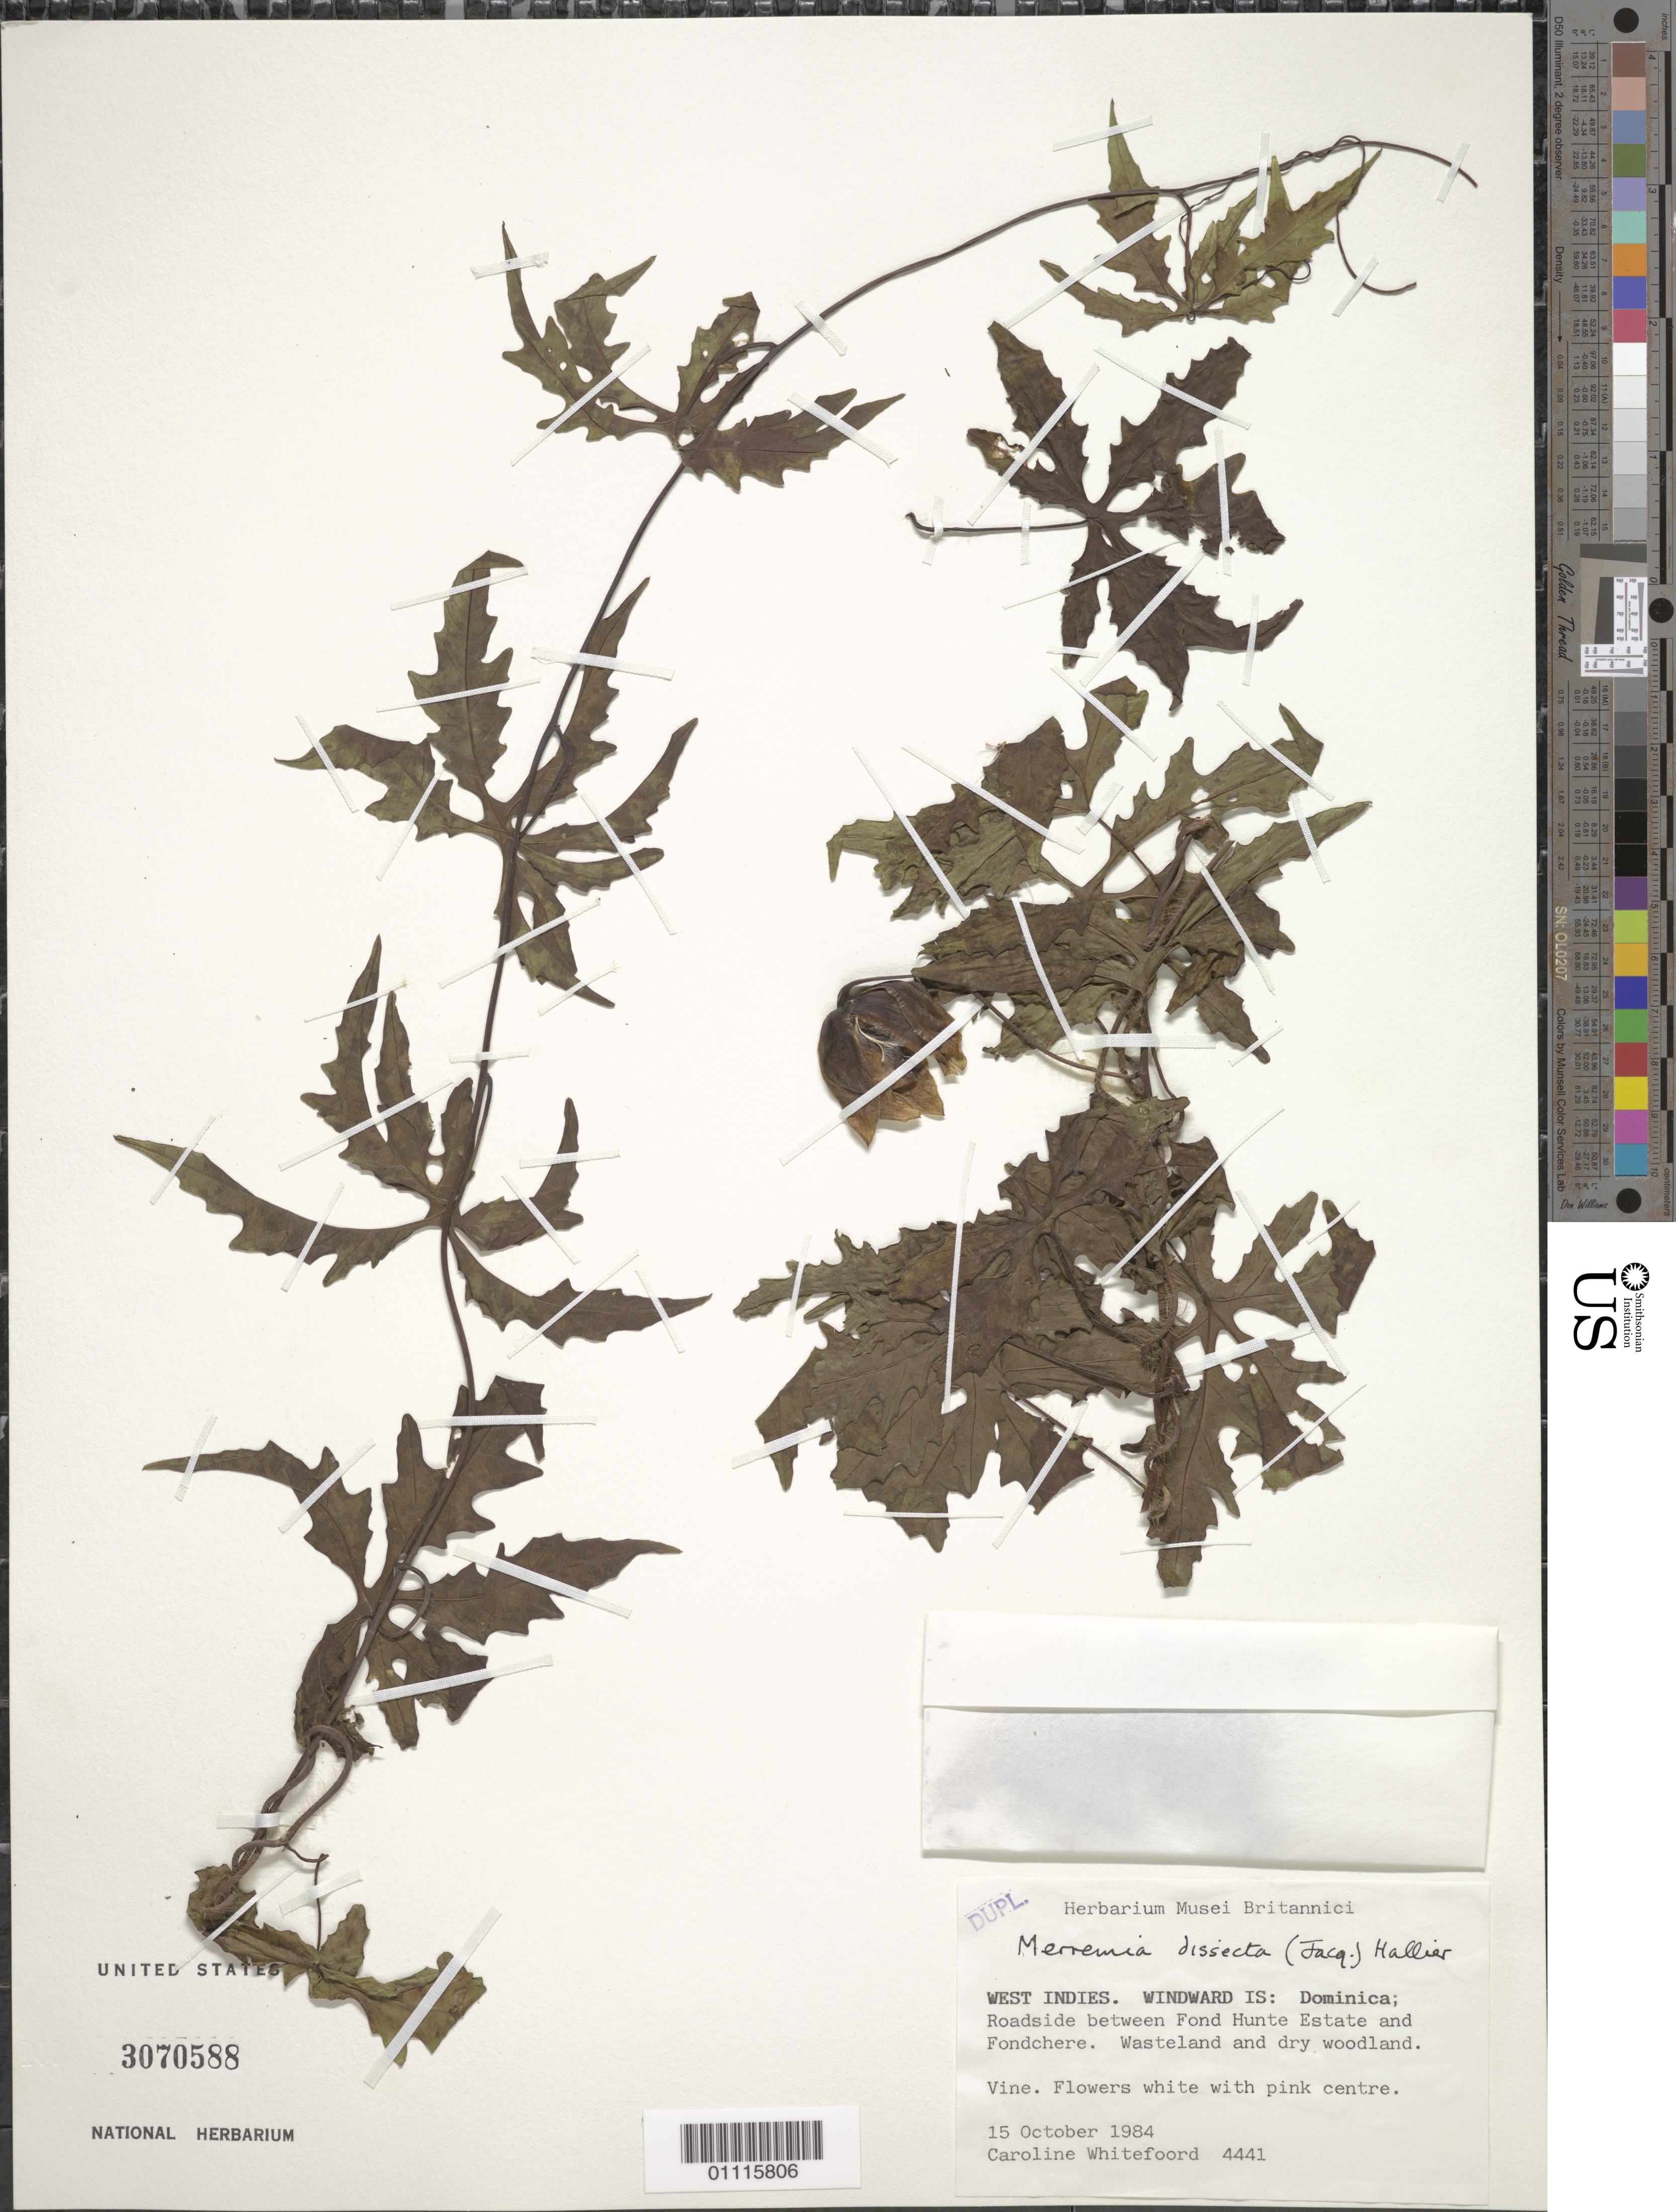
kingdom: Plantae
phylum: Tracheophyta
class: Magnoliopsida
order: Solanales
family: Convolvulaceae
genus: Distimake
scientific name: Distimake dissectus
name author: (Jacq.) A. R. Simões & Staples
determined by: Strong, Mark T., (BOT), Smithsonian Institution - National Museum of Natural History (UNITED STATES)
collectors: C. Whitefoord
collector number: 4441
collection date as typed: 15 Oct 1984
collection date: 1984-10-15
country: Dominica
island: Dominica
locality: Roadside between Fond Hunte Estate and Fondchere. Wasteland and dry woodland.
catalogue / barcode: US 3070588